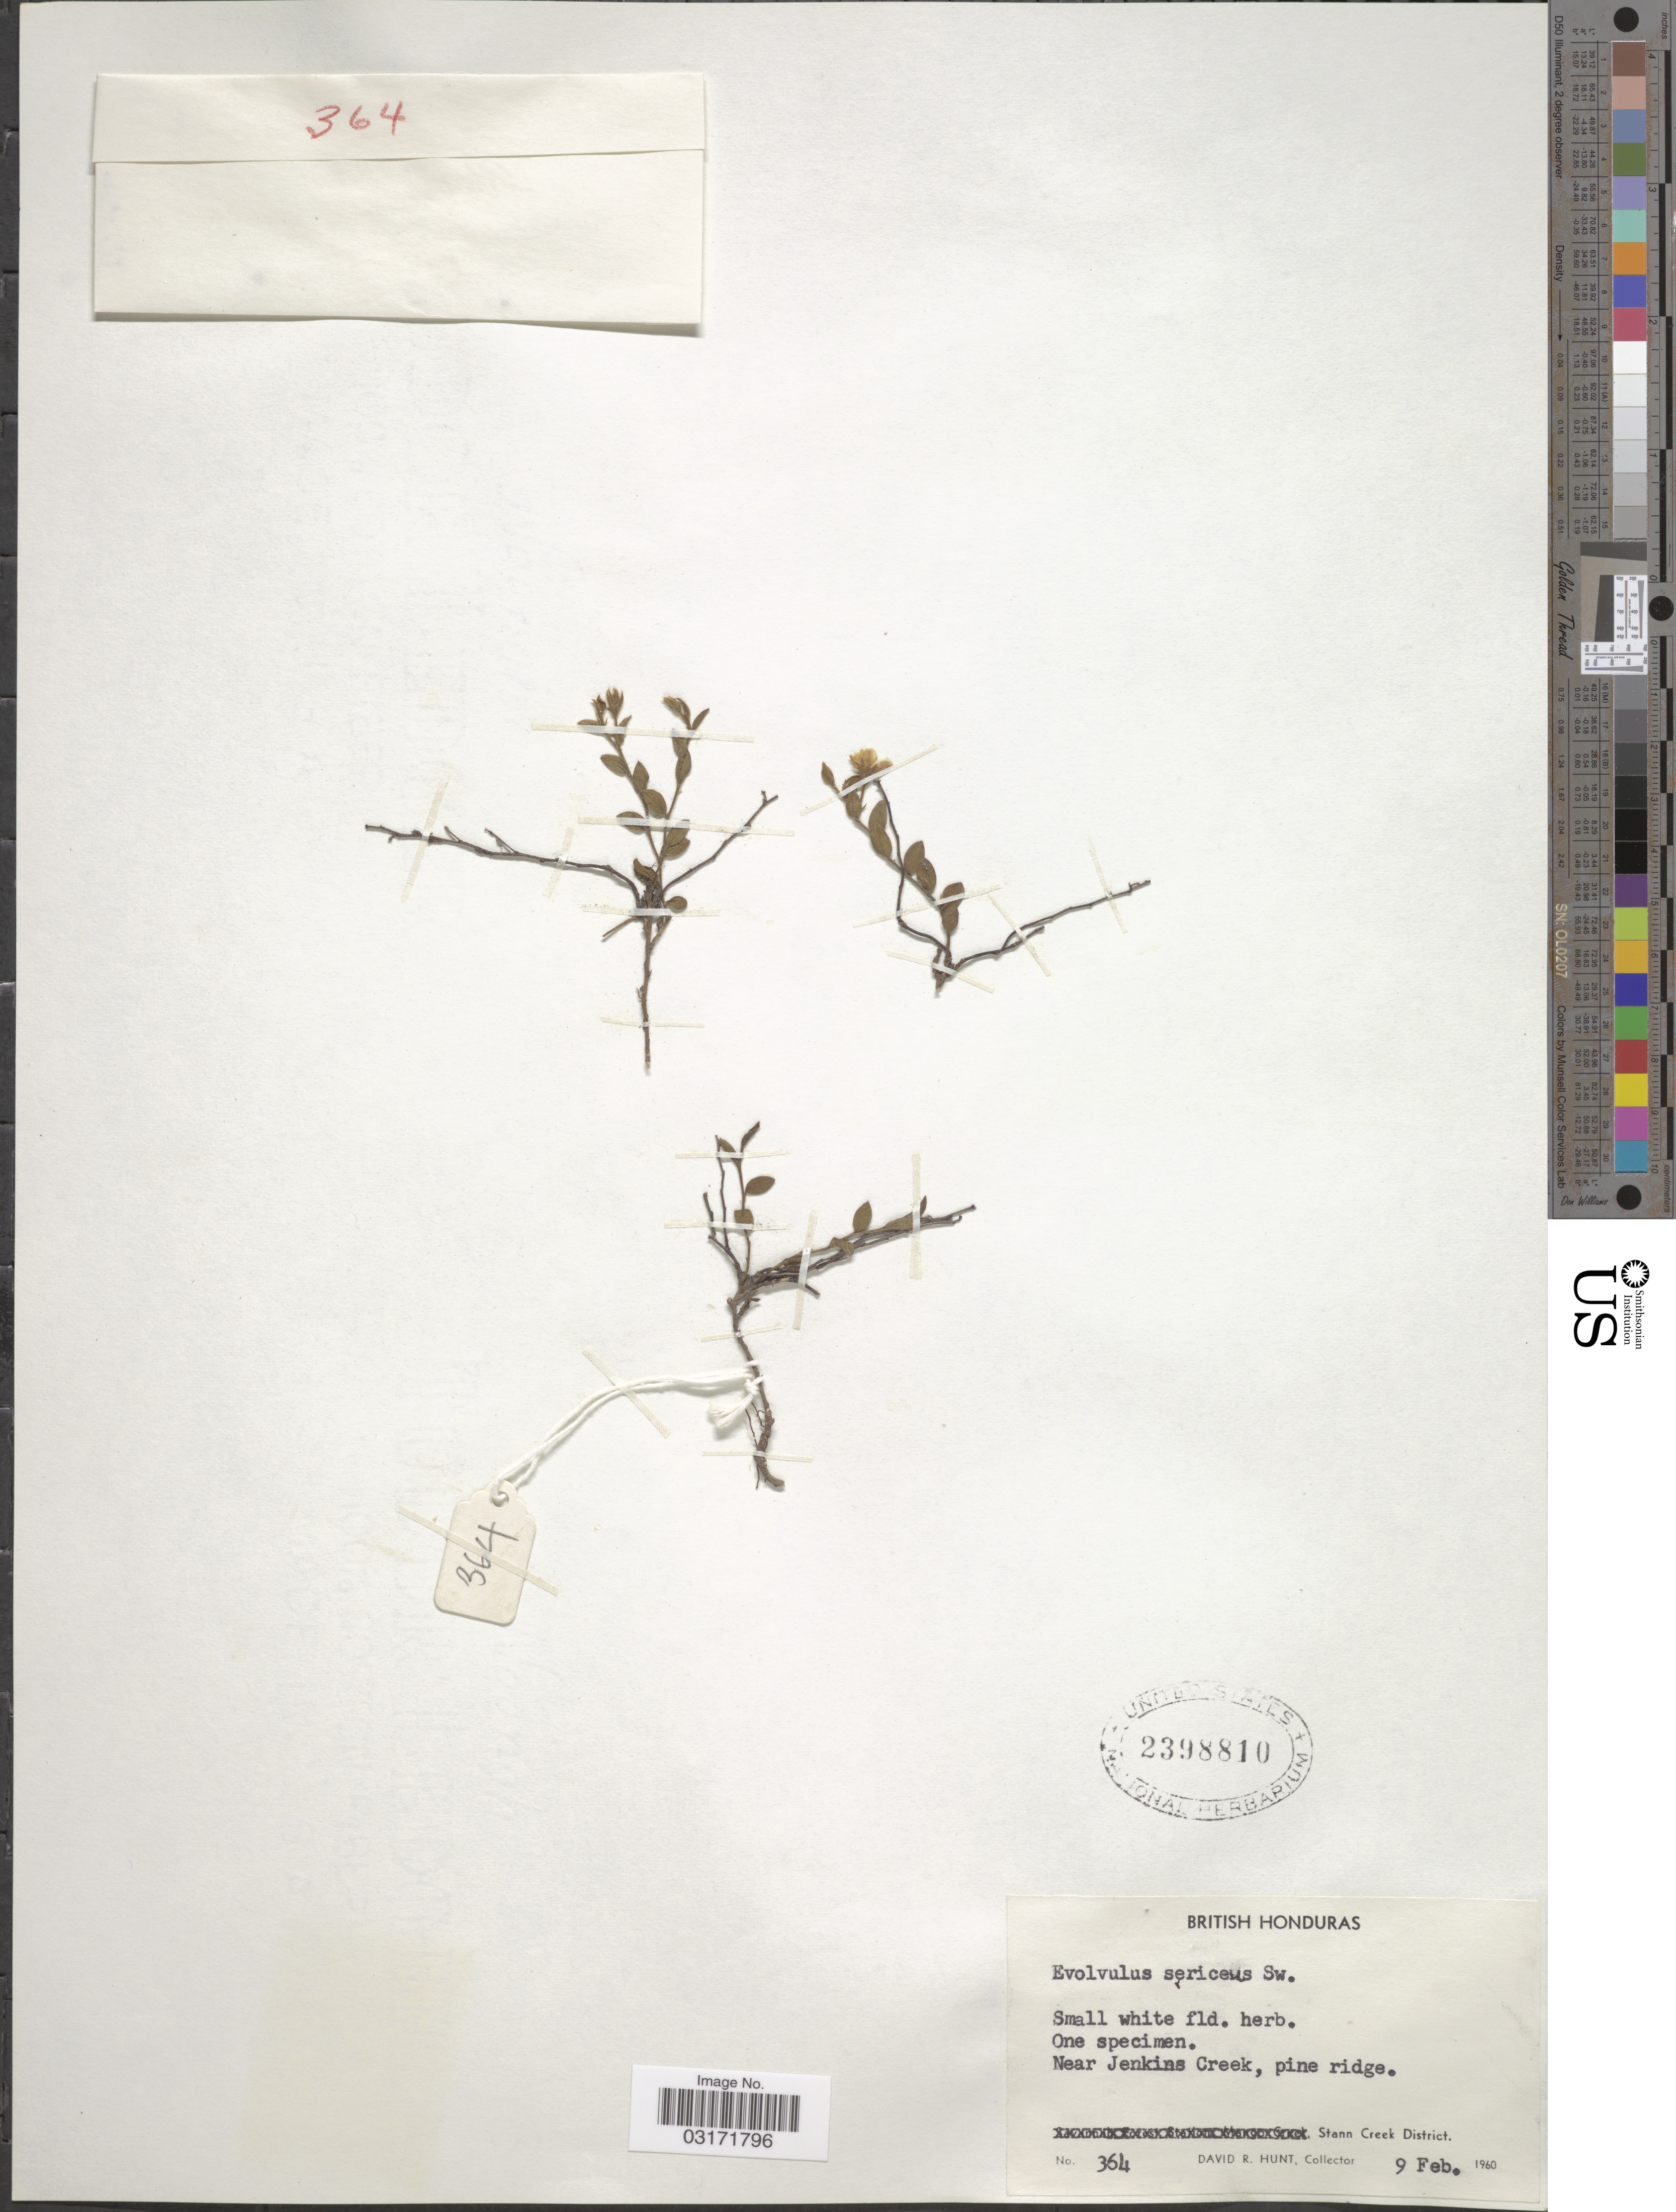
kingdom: Plantae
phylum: Tracheophyta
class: Magnoliopsida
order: Solanales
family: Convolvulaceae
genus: Evolvulus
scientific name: Evolvulus sericeus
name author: Sw.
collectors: D. Hunt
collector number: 364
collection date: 1960-02-09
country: Belize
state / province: Stann Creek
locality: British Honduras, Near Jenkins Creek, pine ridge. Stann Creek District.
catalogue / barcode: US 2398810